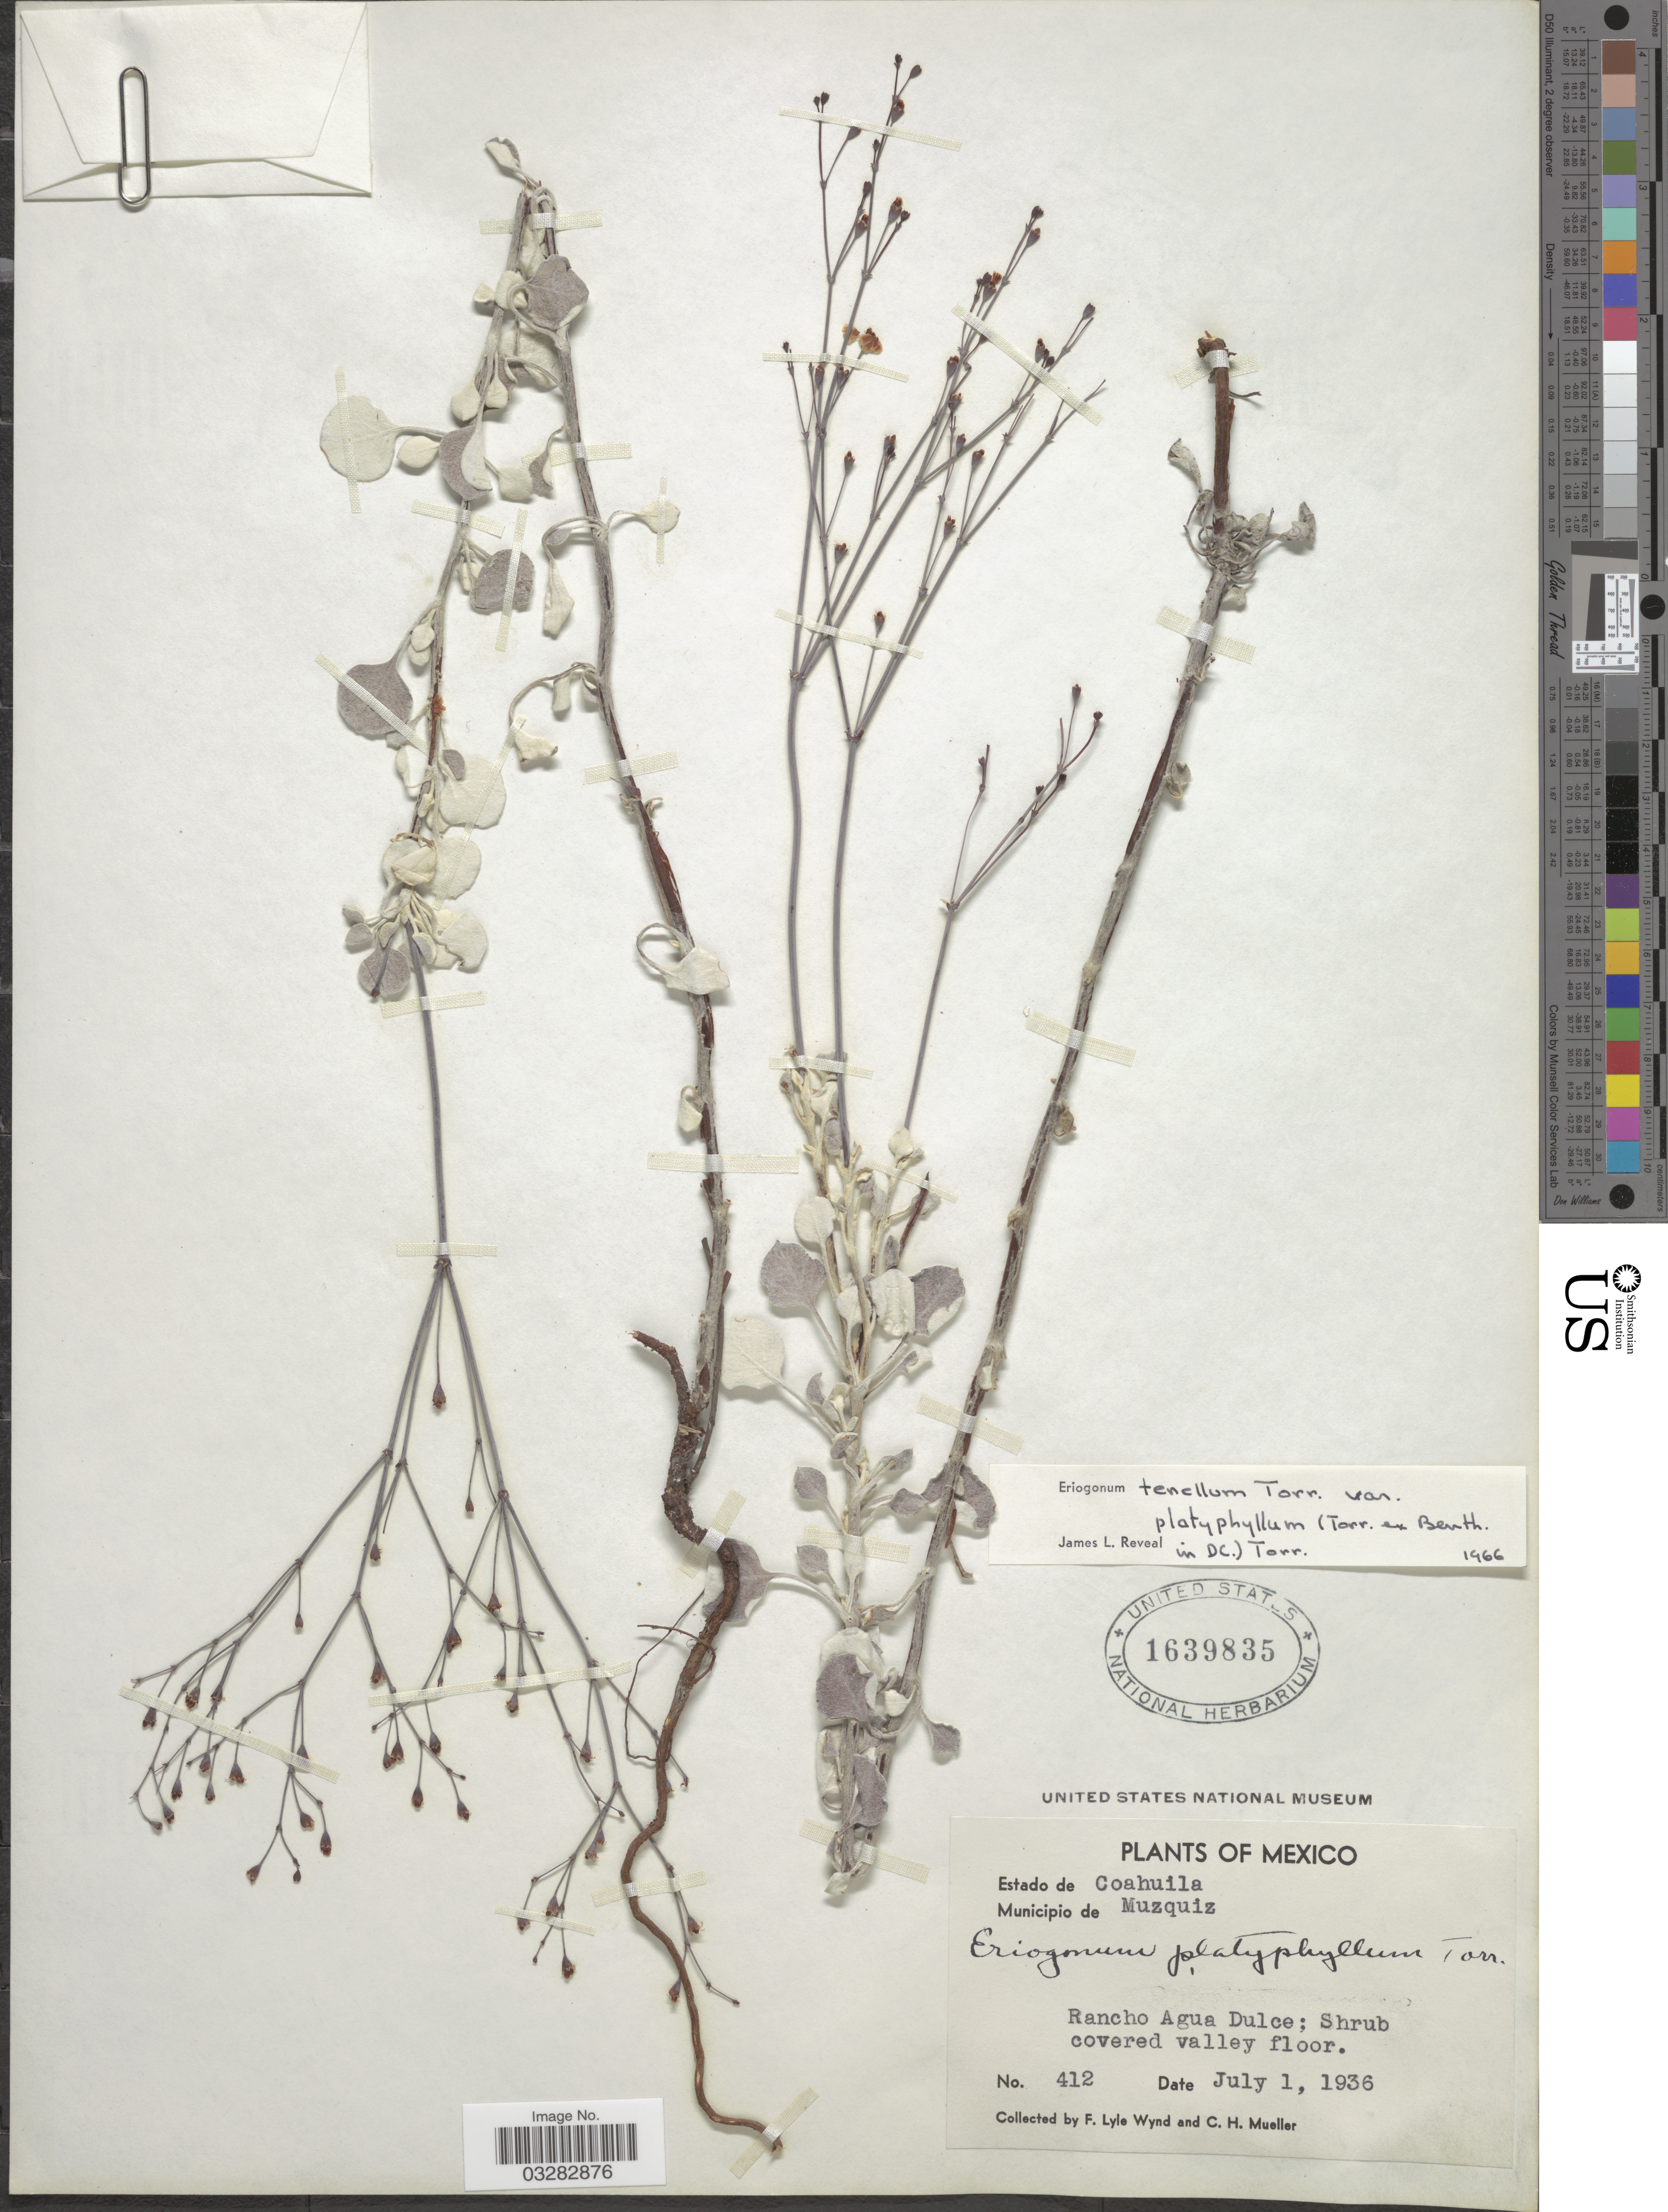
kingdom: Plantae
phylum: Tracheophyta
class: Magnoliopsida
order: Caryophyllales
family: Polygonaceae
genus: Eriogonum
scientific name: Eriogonum tenellum var. platyphyllum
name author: (Torr. ex Benth.) Torr.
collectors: F. L. Wynd & C. H. Mueller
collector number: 412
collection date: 1936-07-01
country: Mexico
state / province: Coahuila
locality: Municipio de Muzquiz. Rancho Agua Dulce.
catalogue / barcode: US 1639835